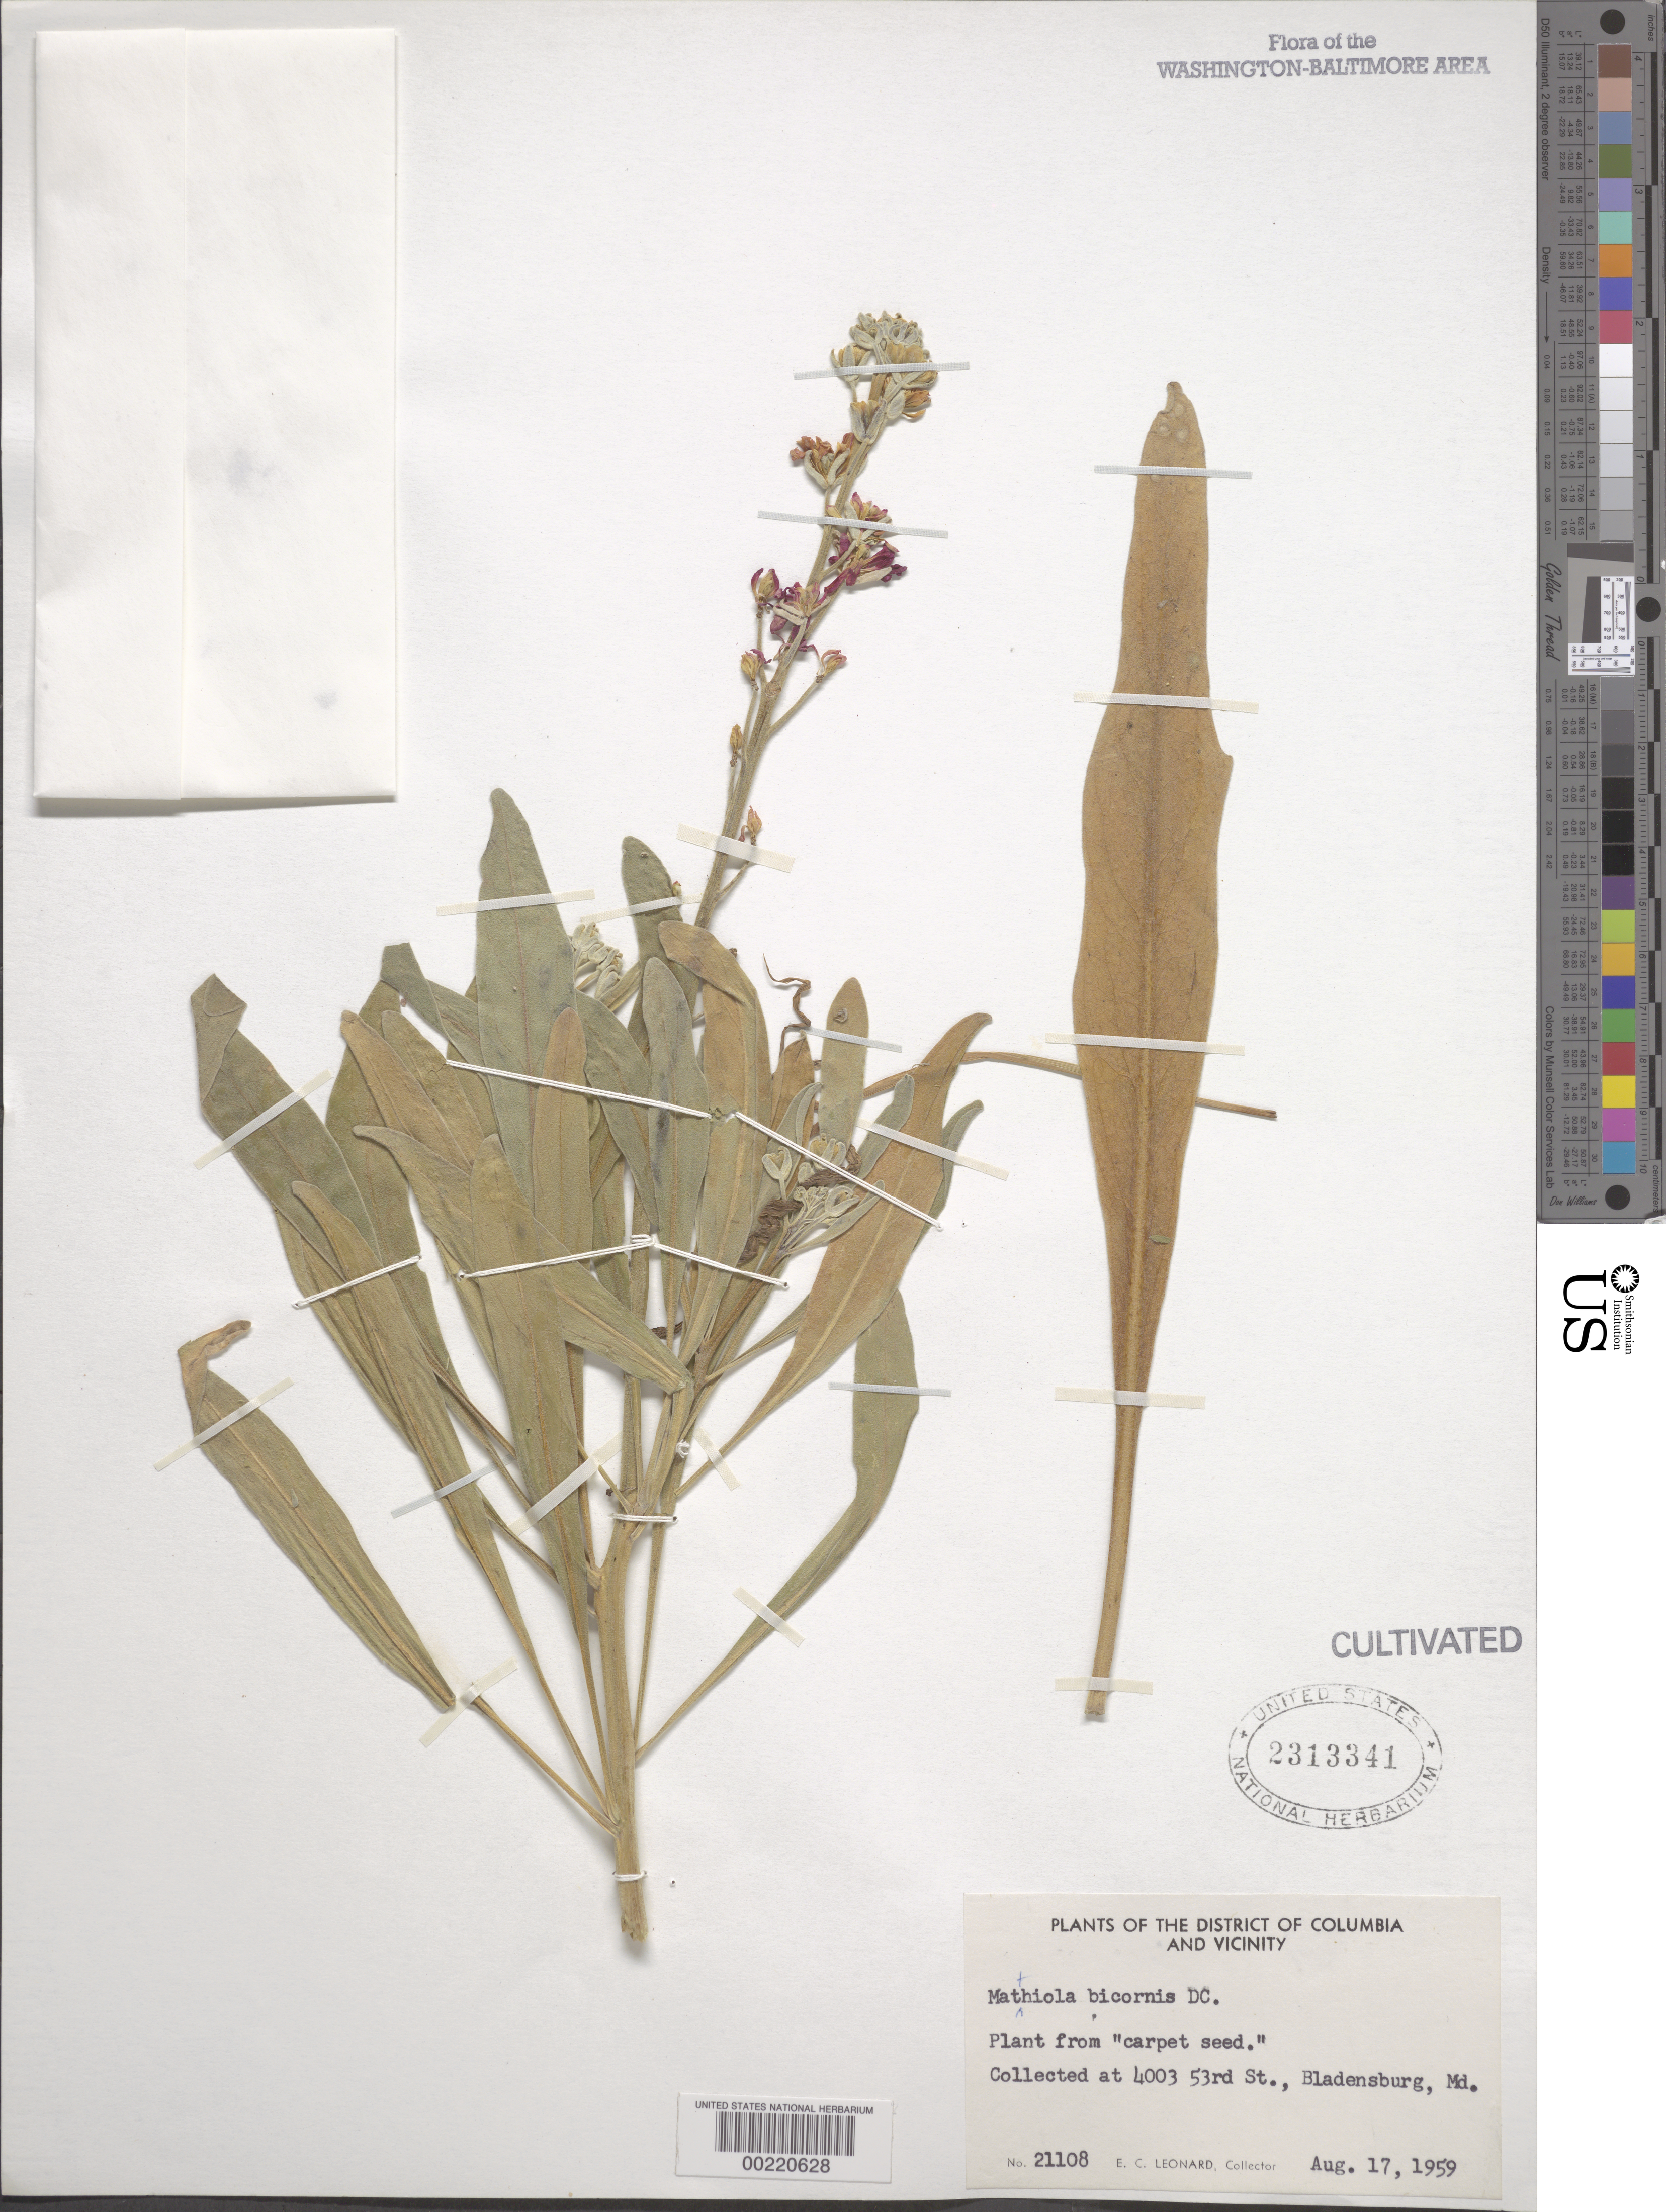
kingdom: Plantae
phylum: Tracheophyta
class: Magnoliopsida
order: Brassicales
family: Brassicaceae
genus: Matthiola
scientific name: Matthiola bicornis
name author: (Sm.) DC.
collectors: E. C. Leonard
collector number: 21108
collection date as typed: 17 Aug 1959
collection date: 1959-08-17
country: United States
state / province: Maryland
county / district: Prince George's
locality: Bladensburg, 4003 53rd St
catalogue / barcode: US 2313341